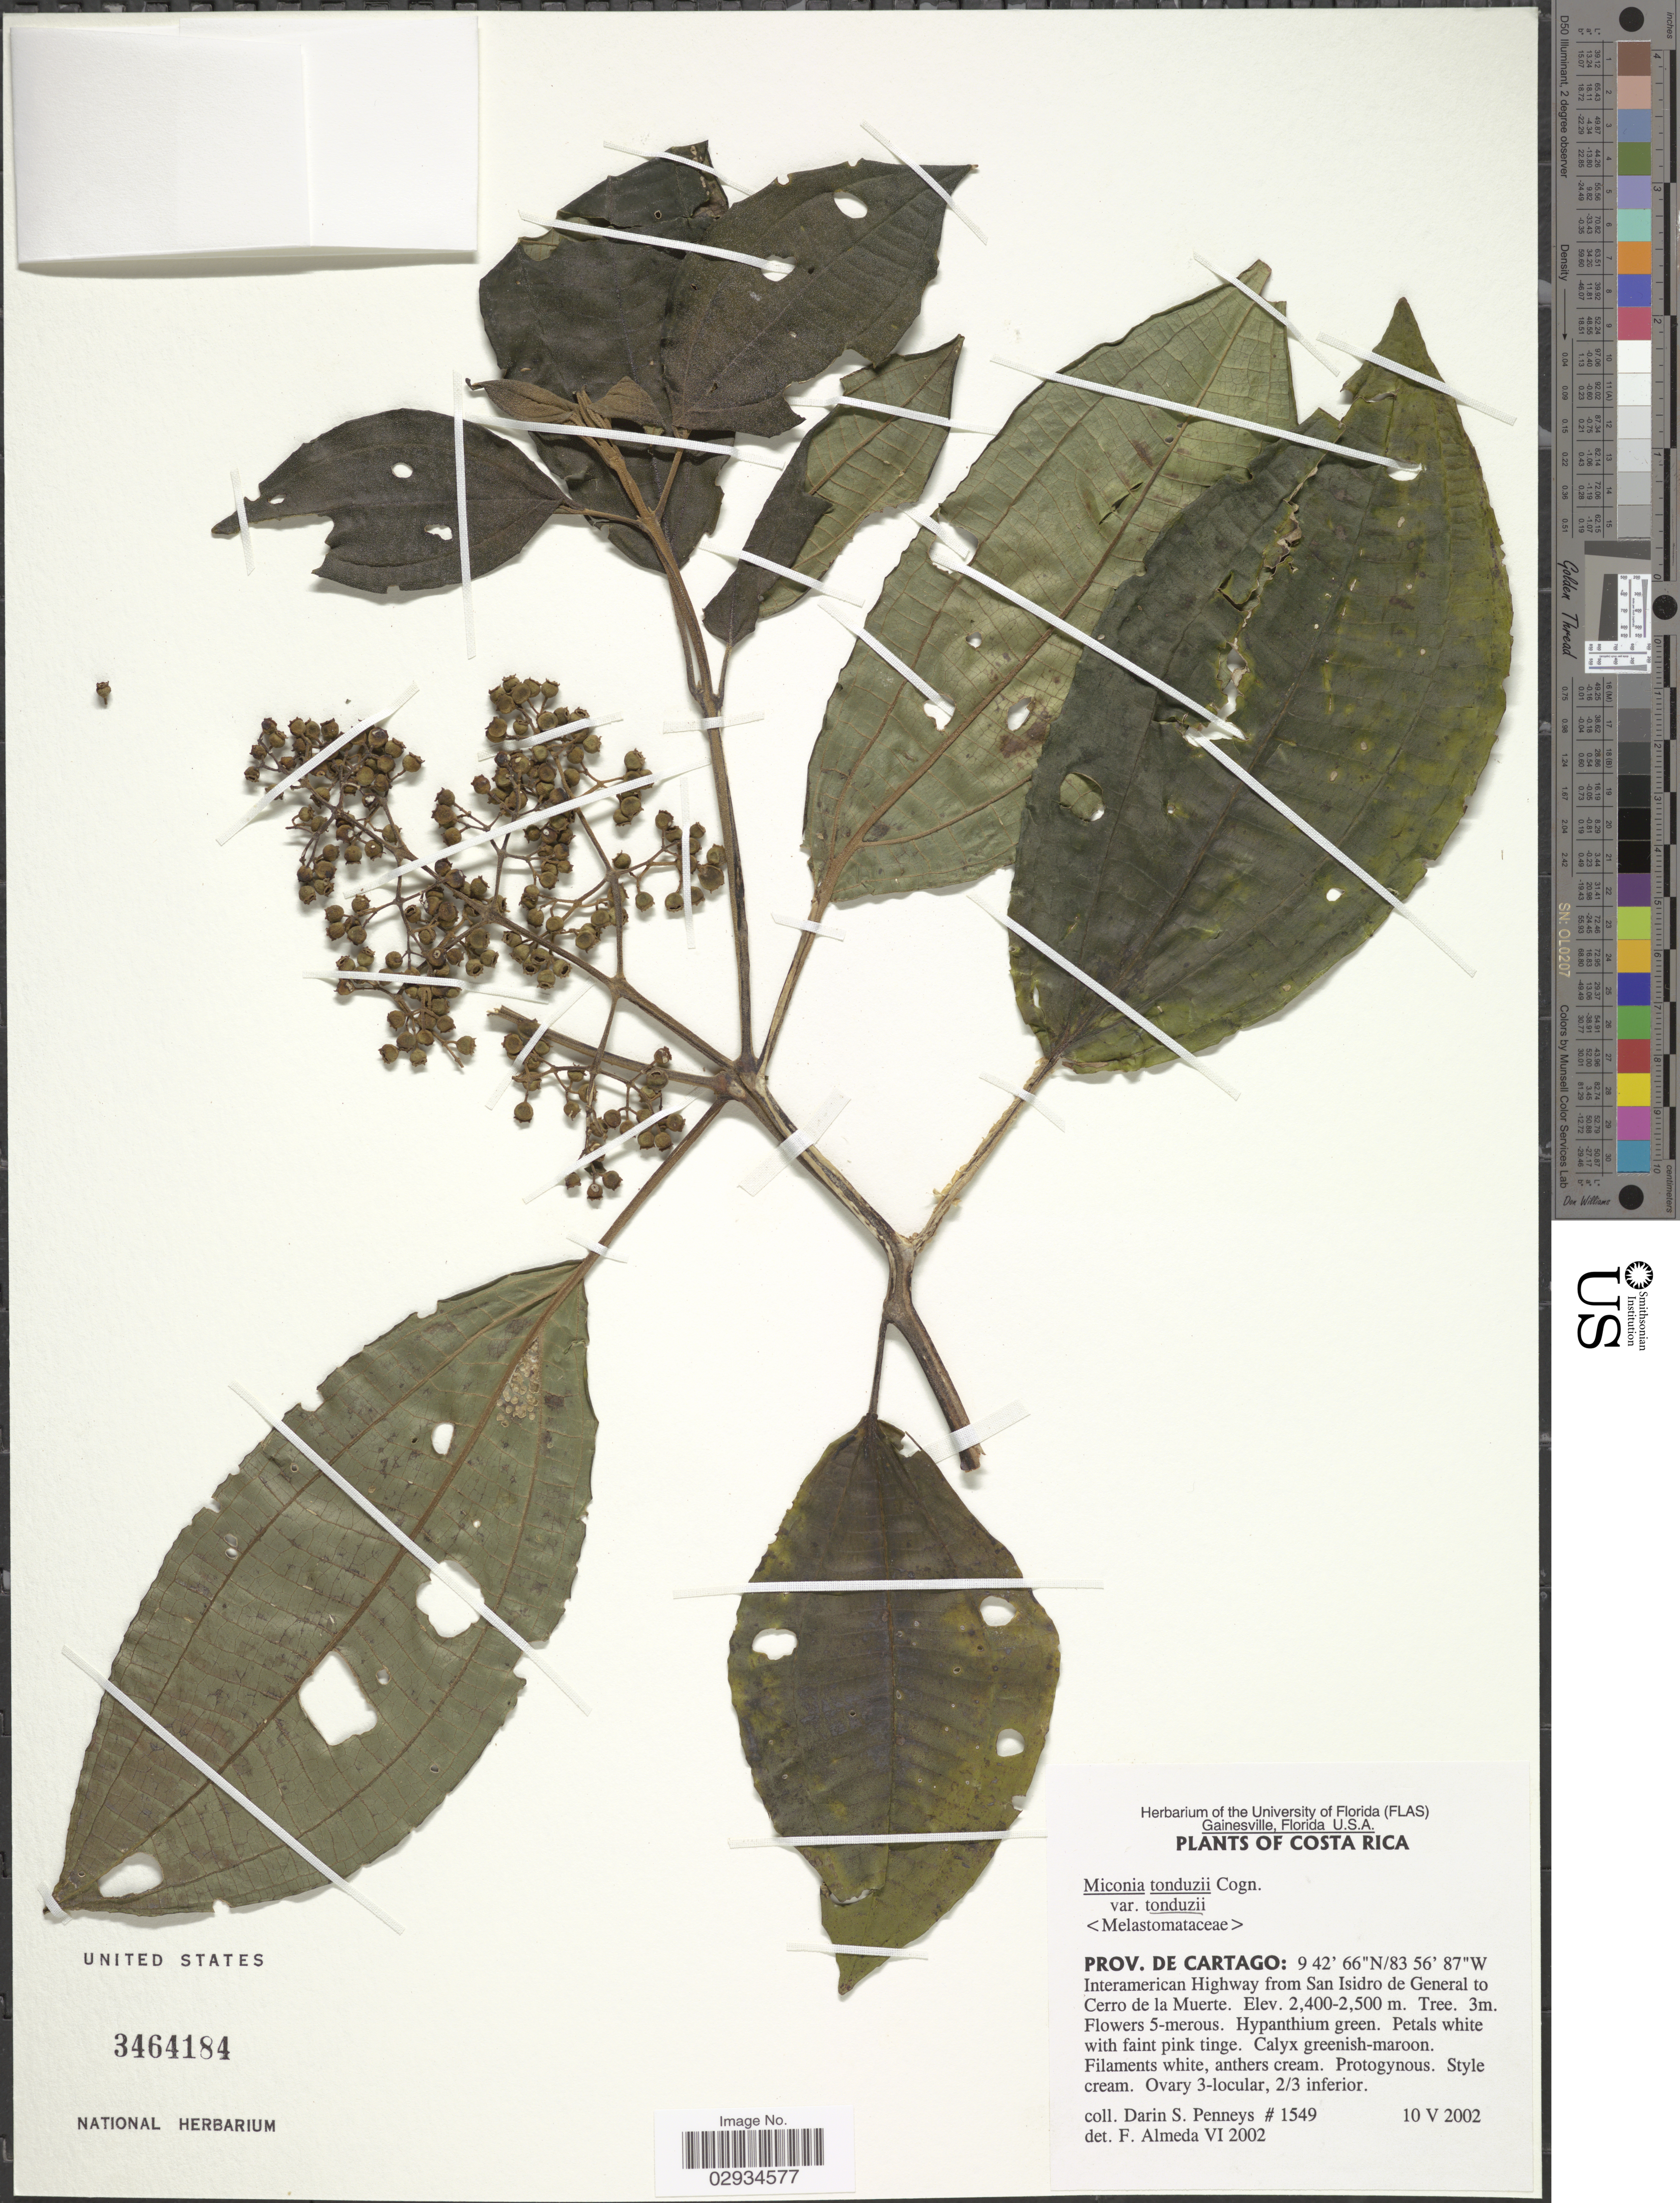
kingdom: Plantae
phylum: Tracheophyta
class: Magnoliopsida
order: Myrtales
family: Melastomataceae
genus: Miconia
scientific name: Miconia tonduzii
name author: Cogn. in A. DC.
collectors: D. S. Penneys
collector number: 1549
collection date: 2002-05-10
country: Costa Rica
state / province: Cartago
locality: Interamerican Highway from San Isidro de General to Cerro de la Muerte.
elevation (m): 2400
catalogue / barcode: US 3464184